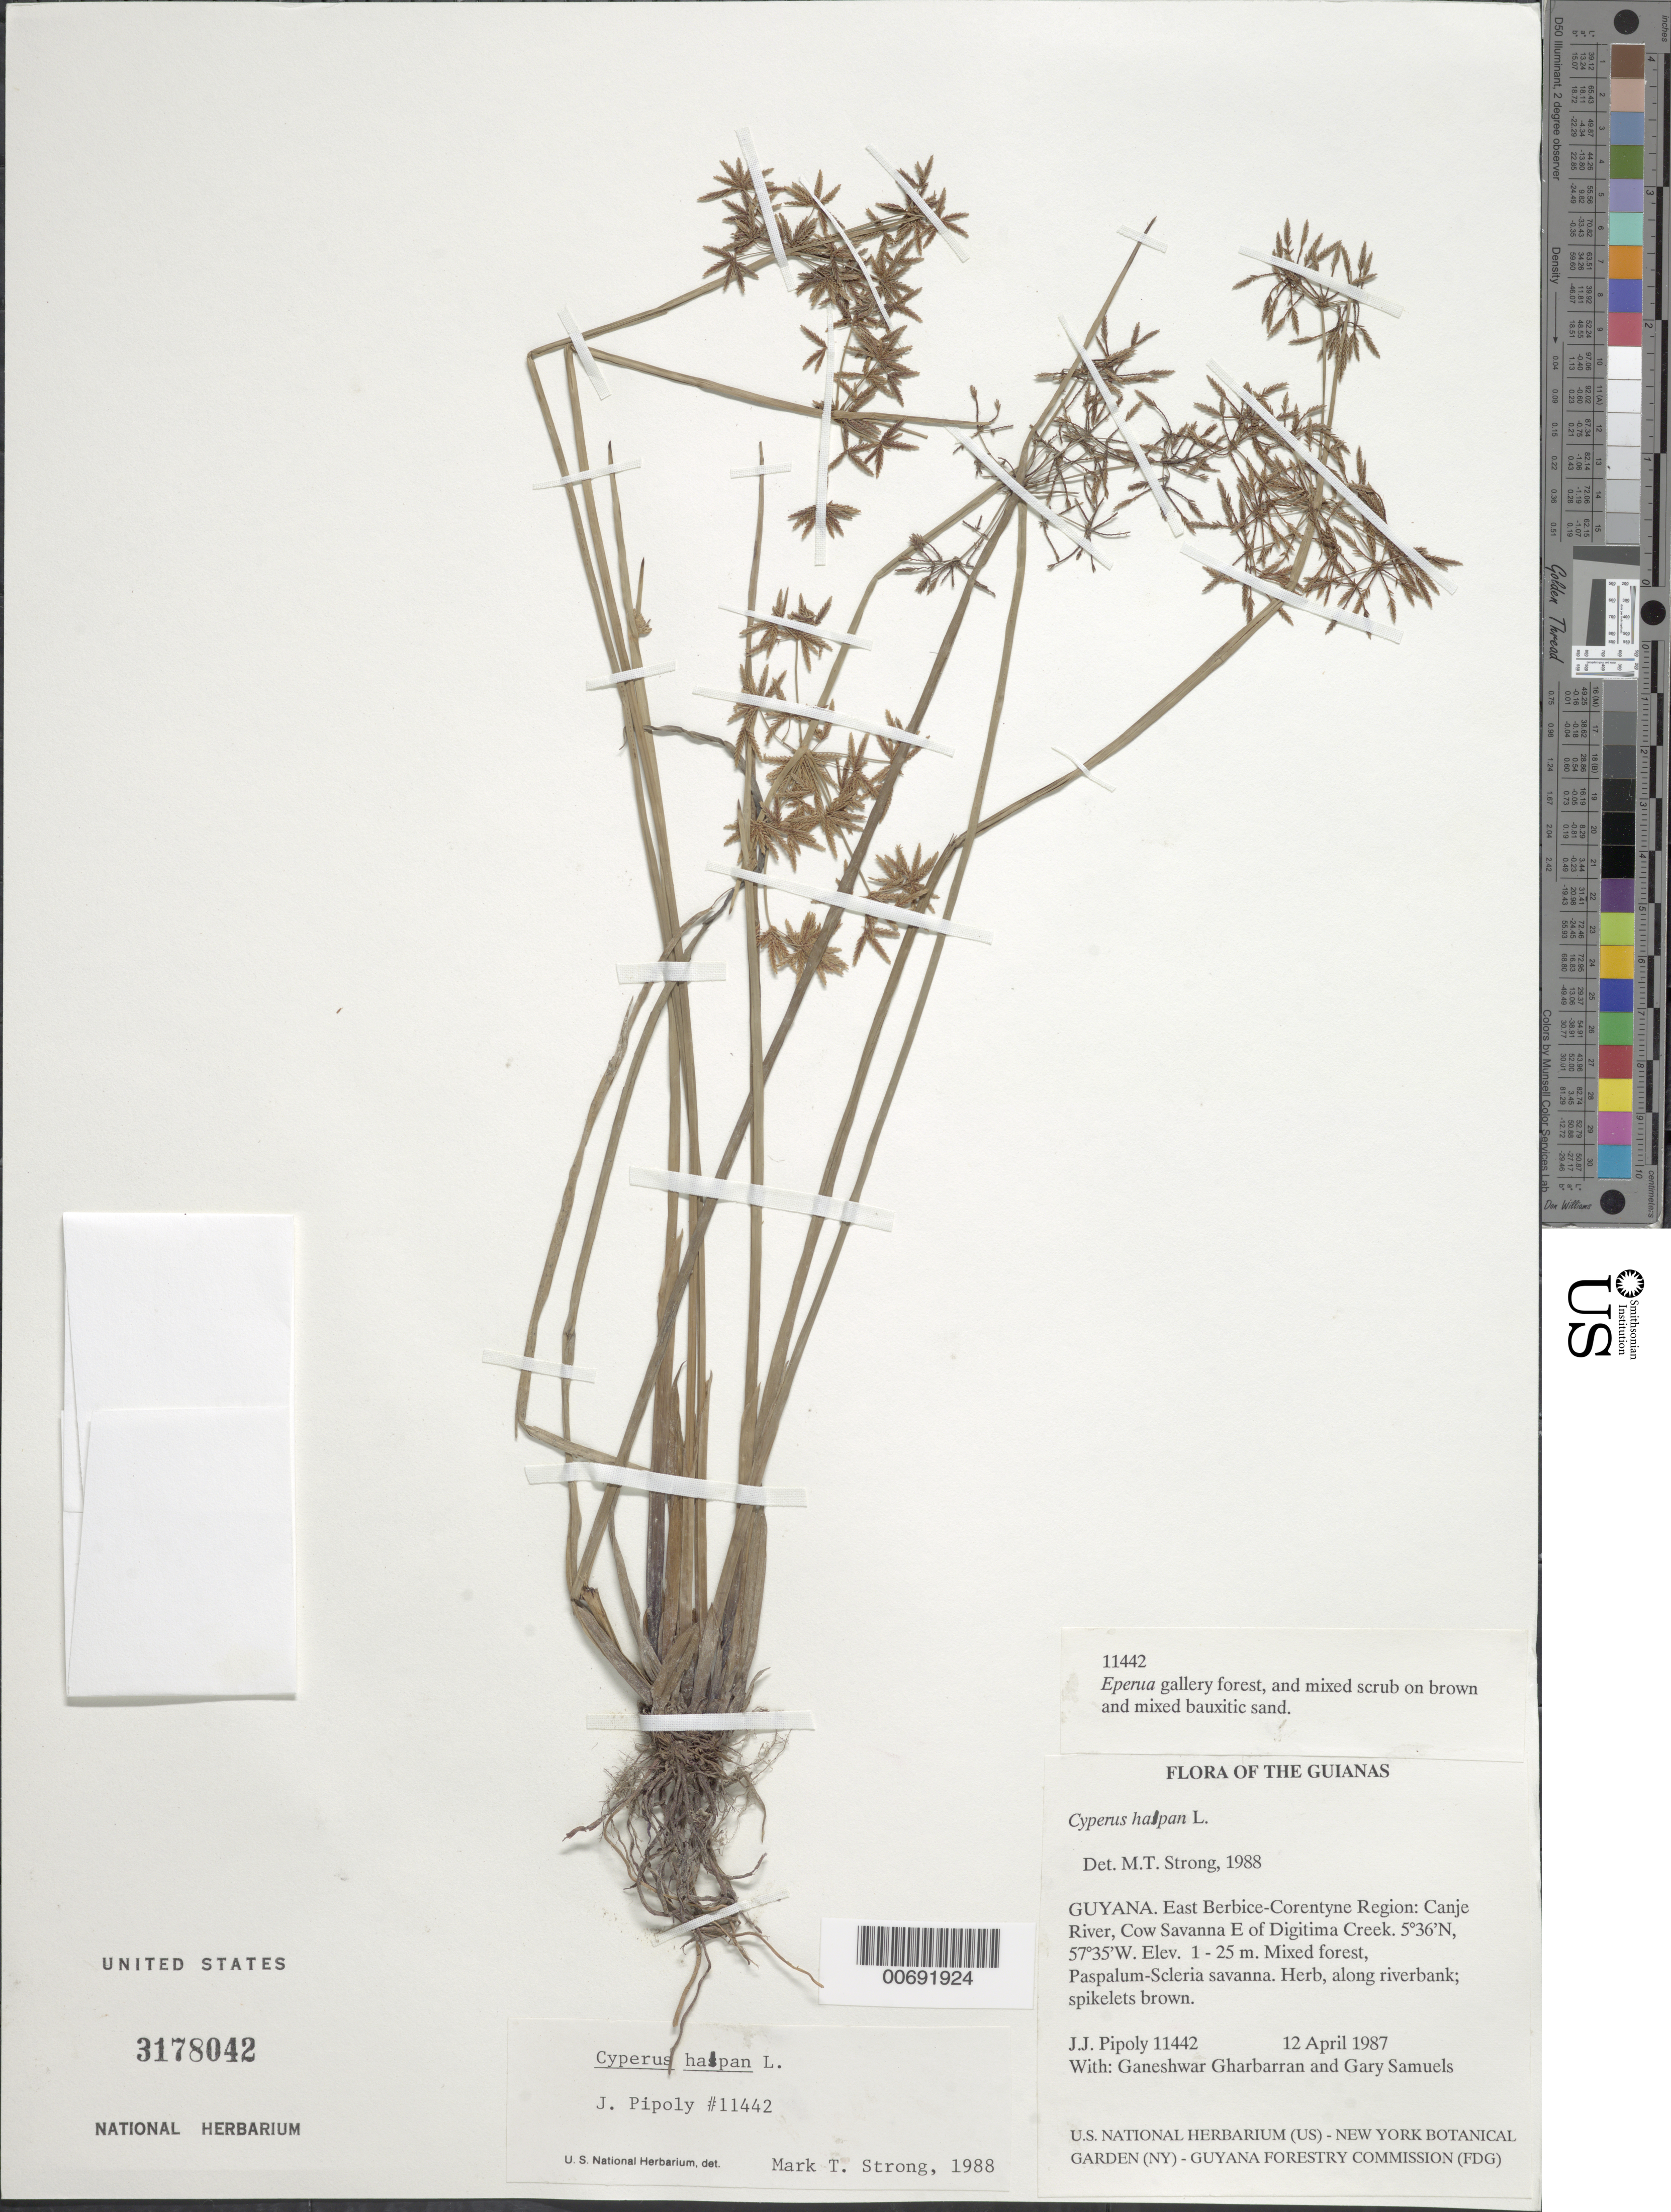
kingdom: Plantae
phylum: Tracheophyta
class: Liliopsida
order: Poales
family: Cyperaceae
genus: Cyperus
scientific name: Cyperus haspan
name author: L.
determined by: Strong, M. T., (US), Smithsonian Institution - National Museum of Natural History (UNITED STATES)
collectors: J. J. Pipoly, G. Gharbarran & G. Samuels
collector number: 11442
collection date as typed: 12 April 1987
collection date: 1987-04-12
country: Guyana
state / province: E. Berbice-Corentyne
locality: Canje River, Cow Savanna E of Digitima Creek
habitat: Mixed forest, Paspalum-Scleria savanna, Eperua gallery forest and mixed scrub on brown and mixed bauxitic sand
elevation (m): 1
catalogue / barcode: US 3178042